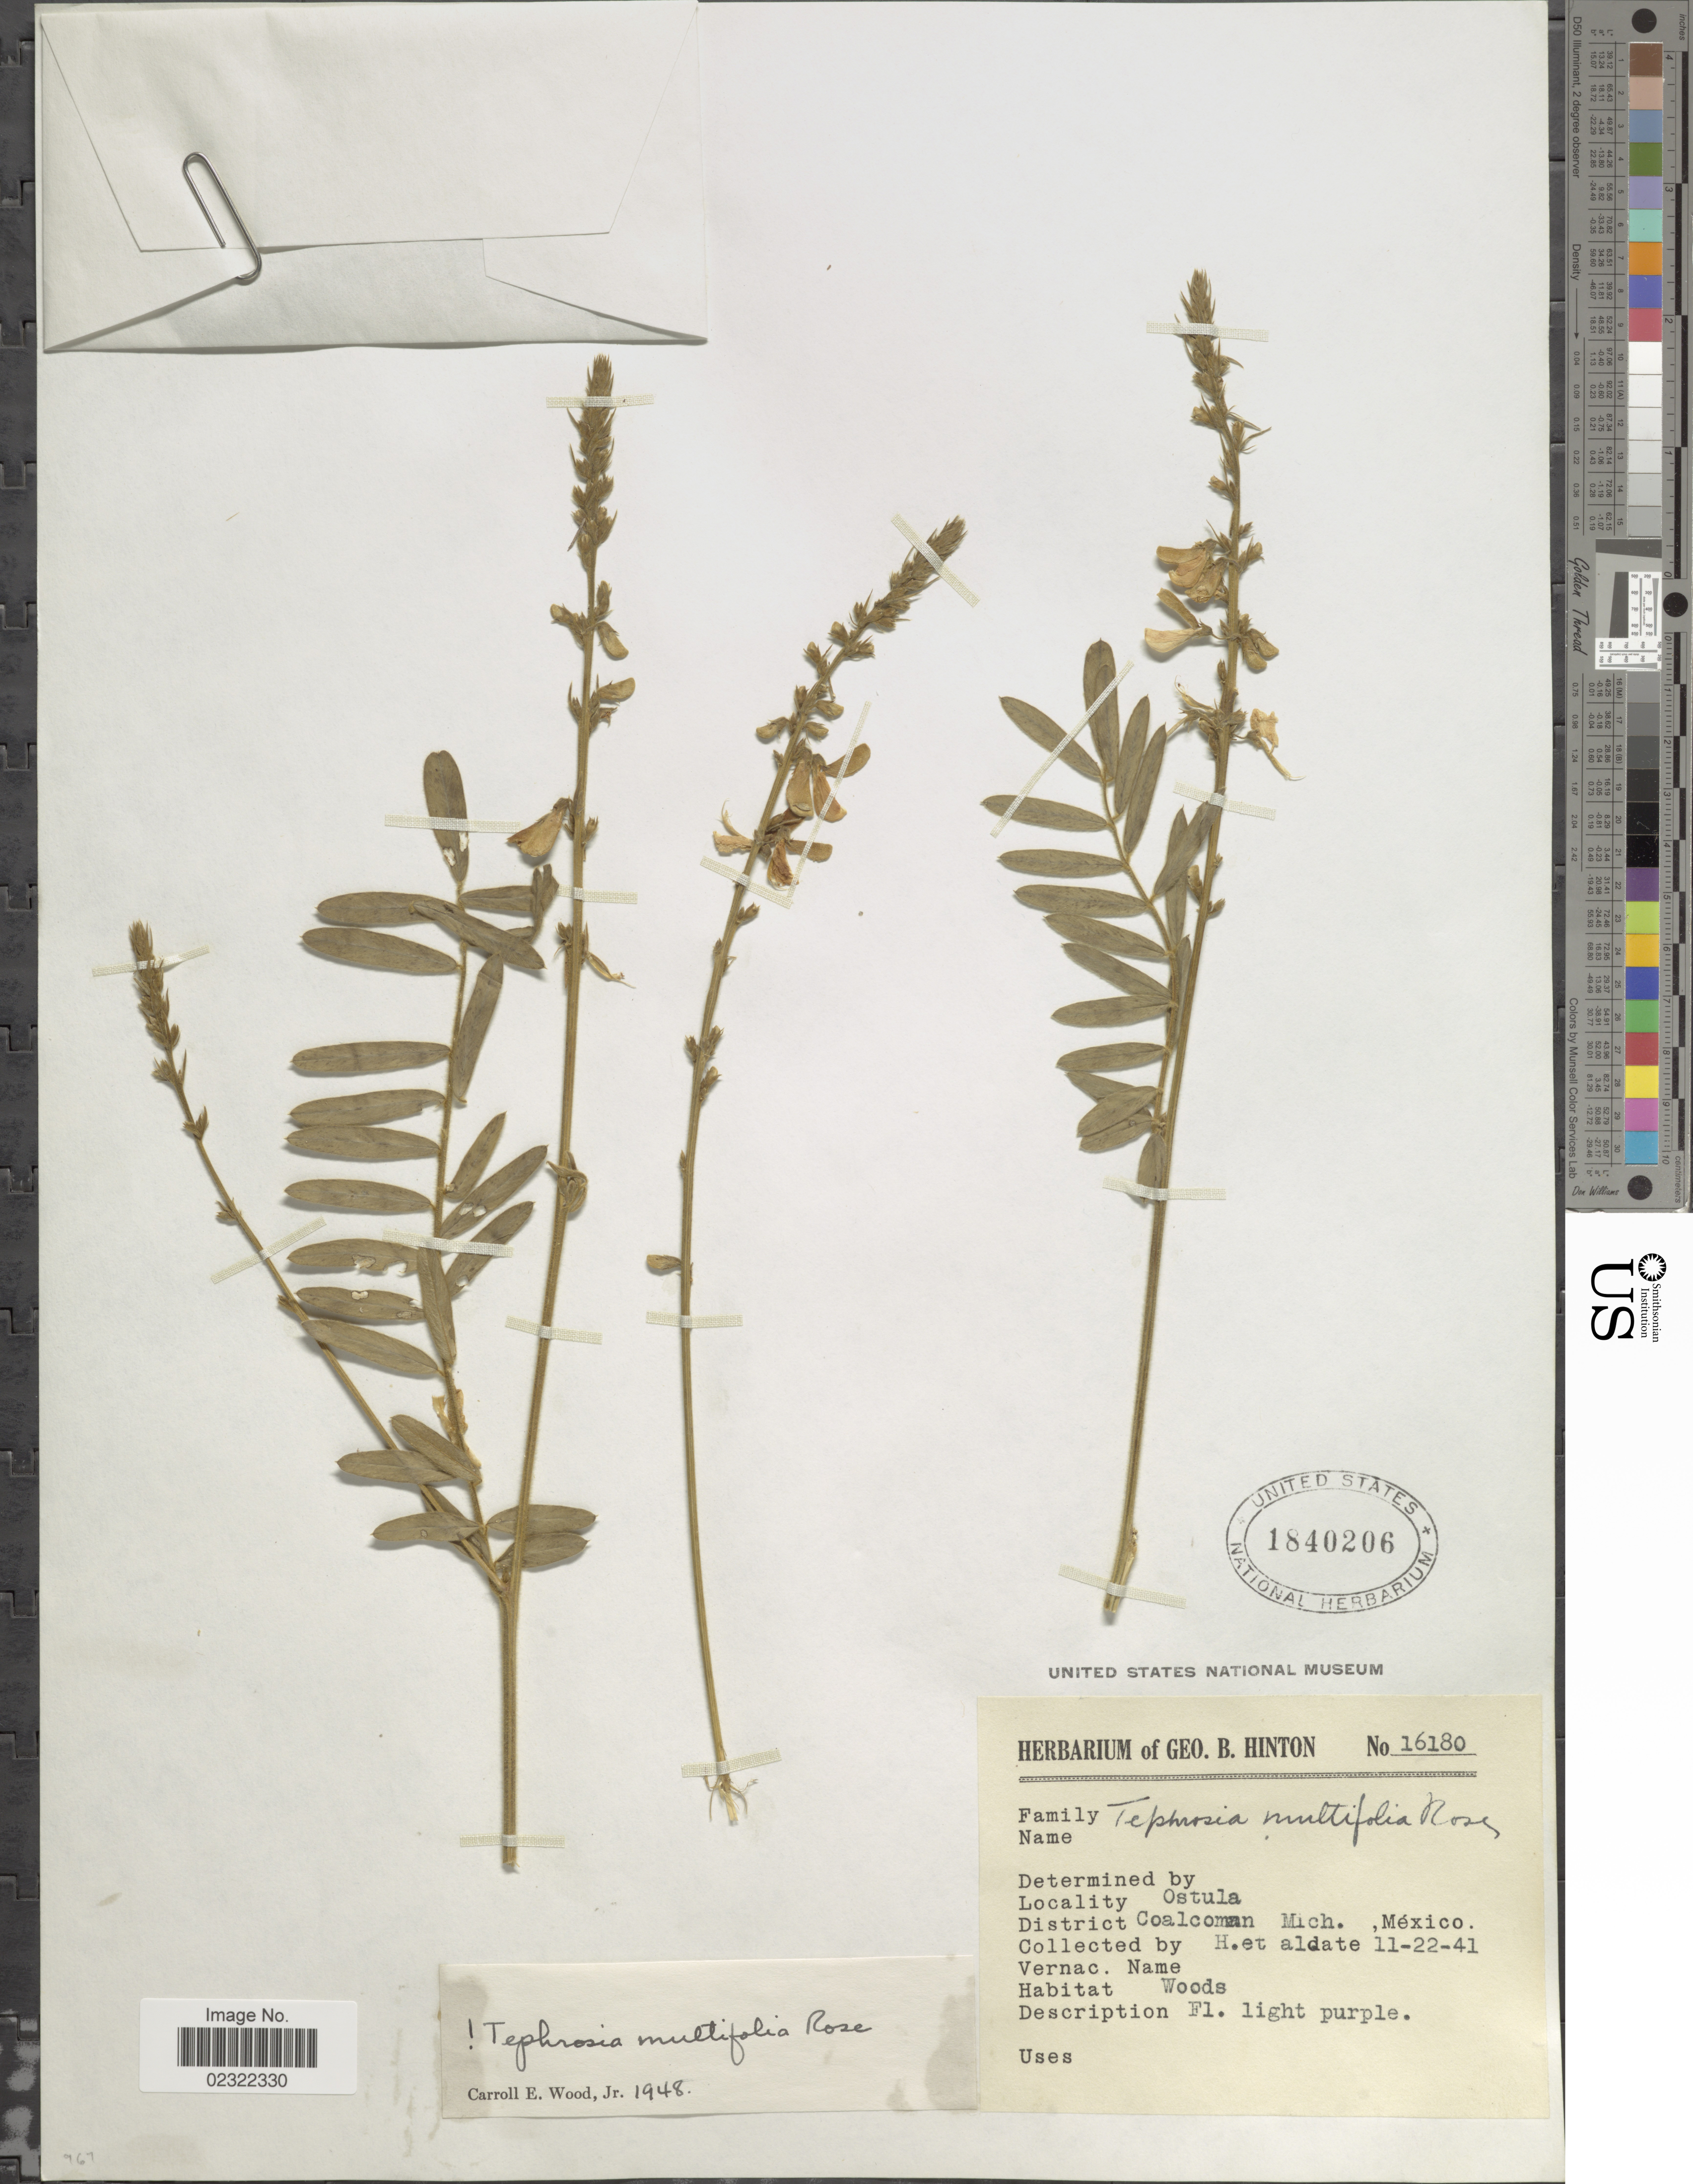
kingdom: Plantae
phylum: Tracheophyta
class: Magnoliopsida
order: Fabales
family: Fabaceae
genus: Tephrosia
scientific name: Tephrosia multifolia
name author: Rose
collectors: G. B. Hinton & et al.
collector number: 16180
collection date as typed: Transcribed d/m/y: 22/11/41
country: Mexico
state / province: Michoacán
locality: Ostula. Coalcoman Mich, Mexico.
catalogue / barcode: US 1840206